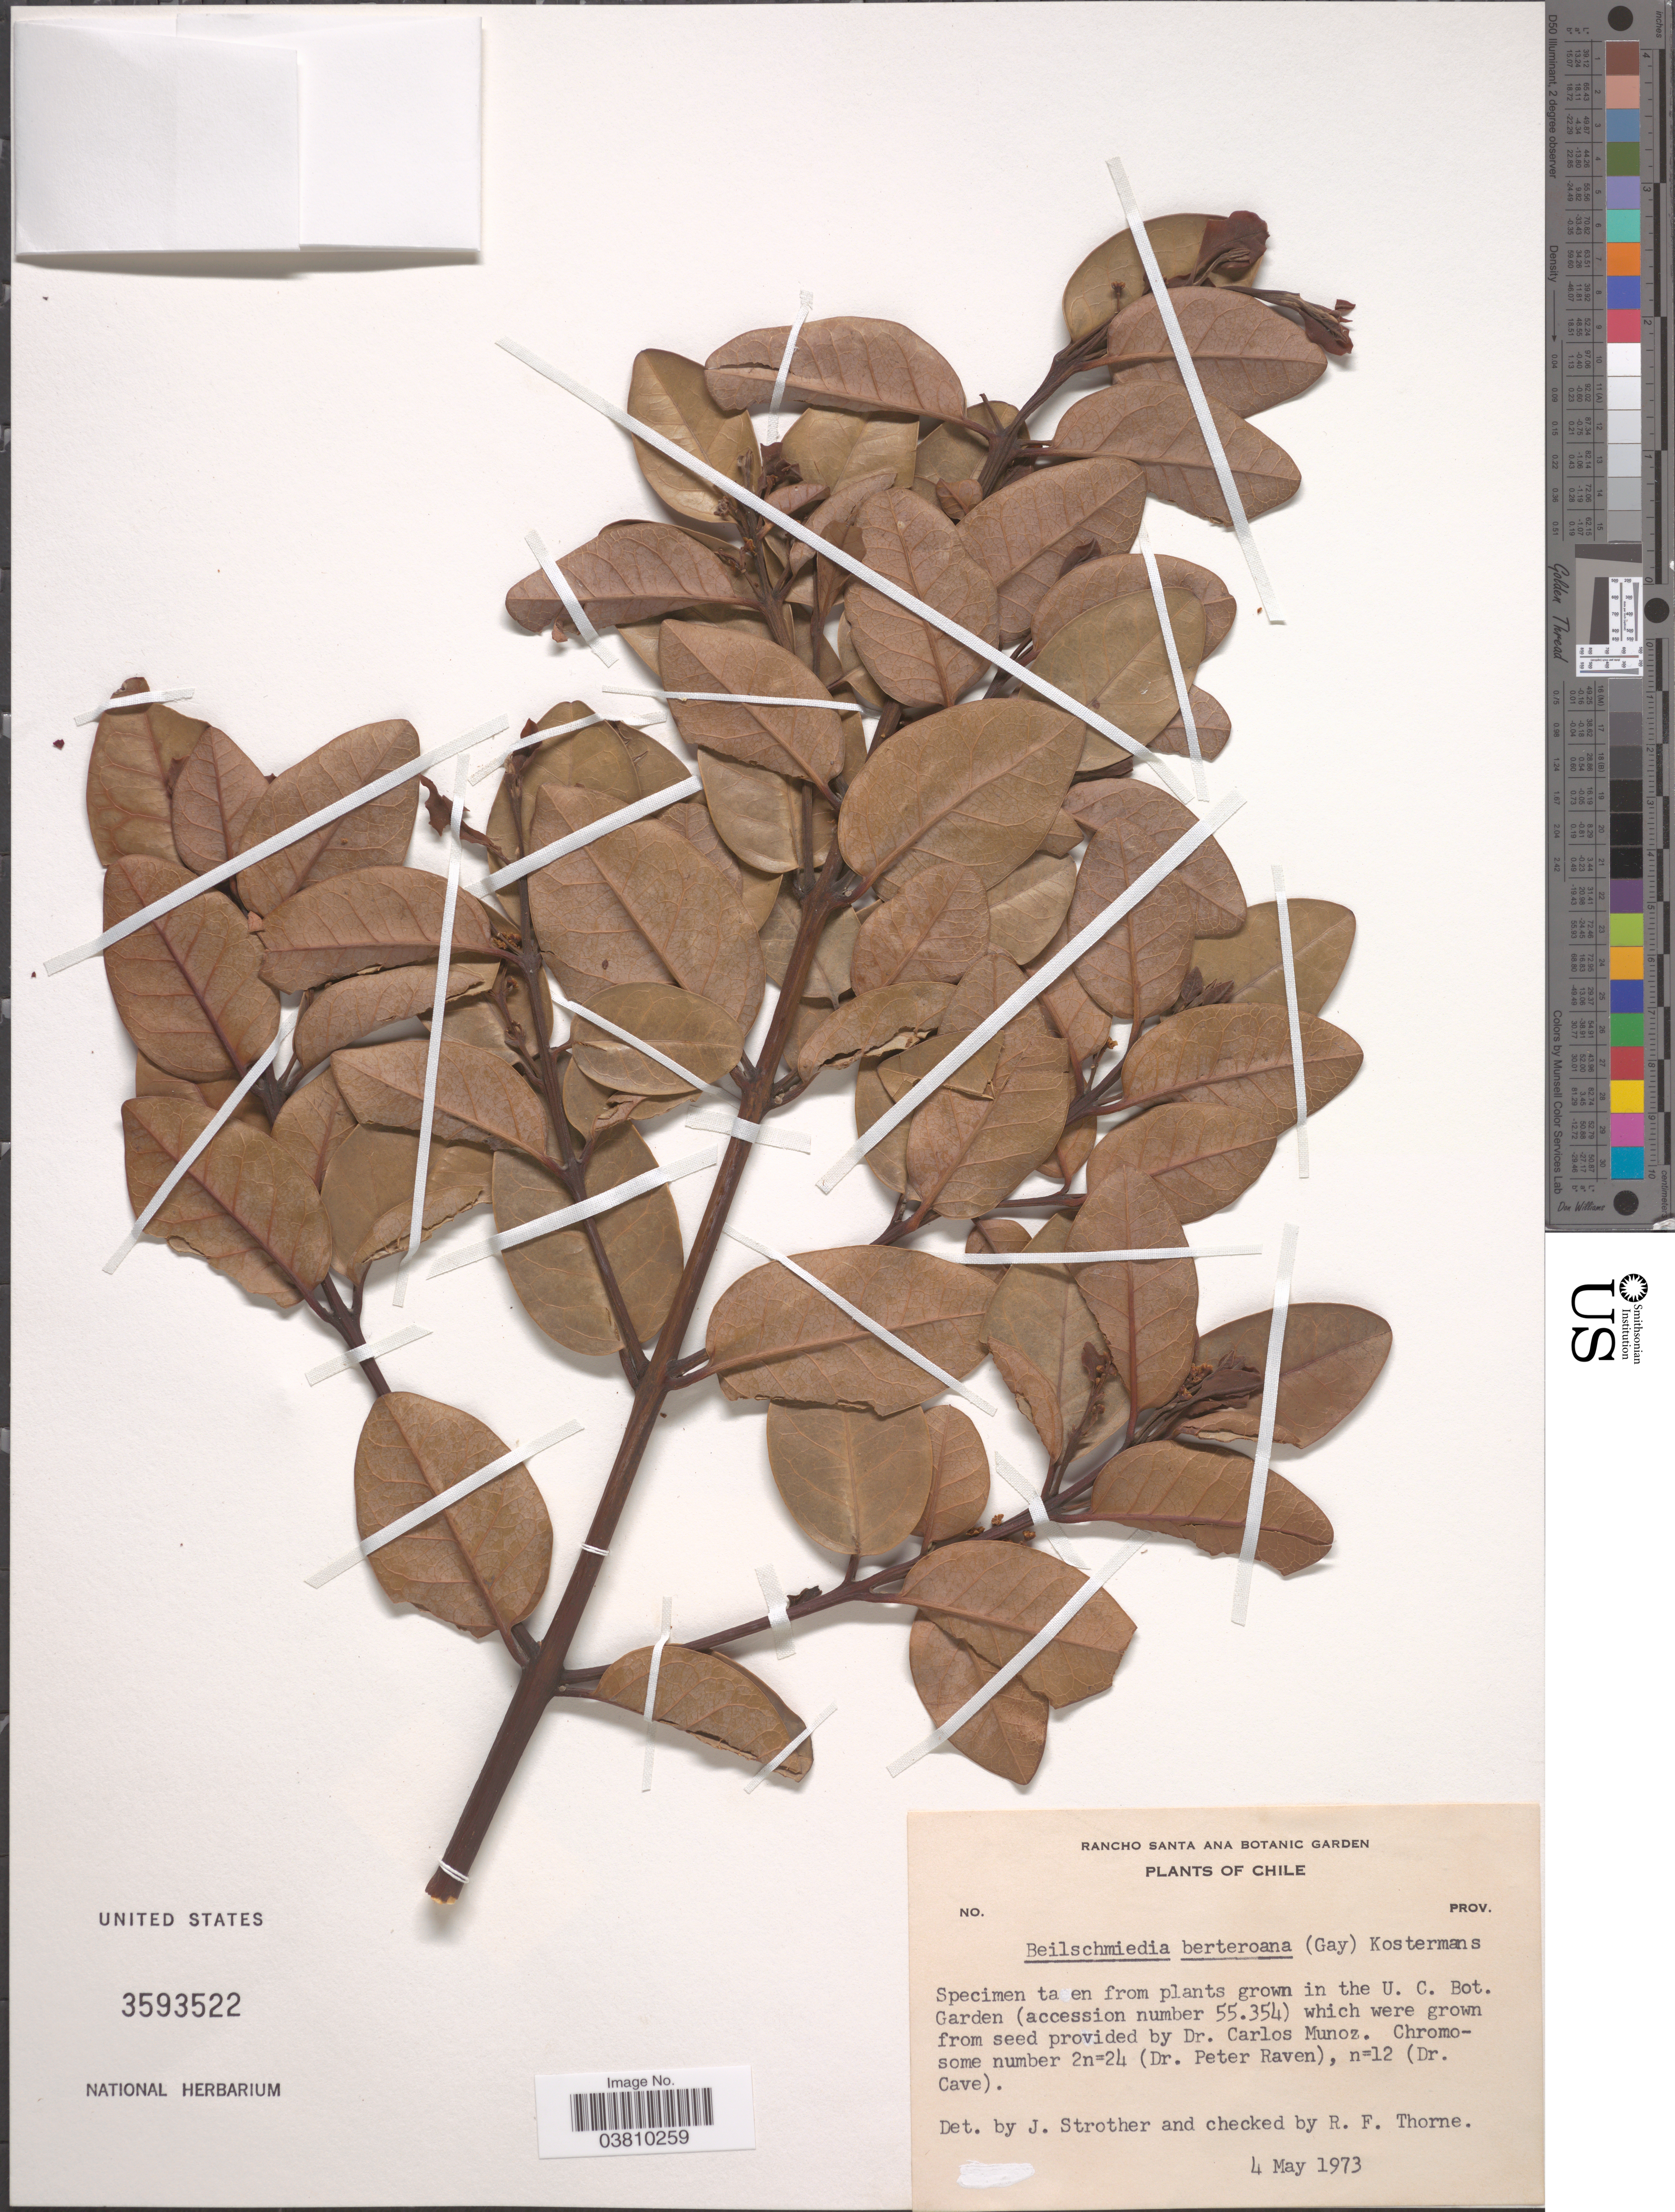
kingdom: Plantae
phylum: Tracheophyta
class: Magnoliopsida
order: Laurales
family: Lauraceae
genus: Beilschmiedia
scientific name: Beilschmiedia berteroana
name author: (Gay) Kosterm.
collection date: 1973-05-04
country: Chile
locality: In the U. C. Bot. Garden.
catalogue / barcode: US 3593522